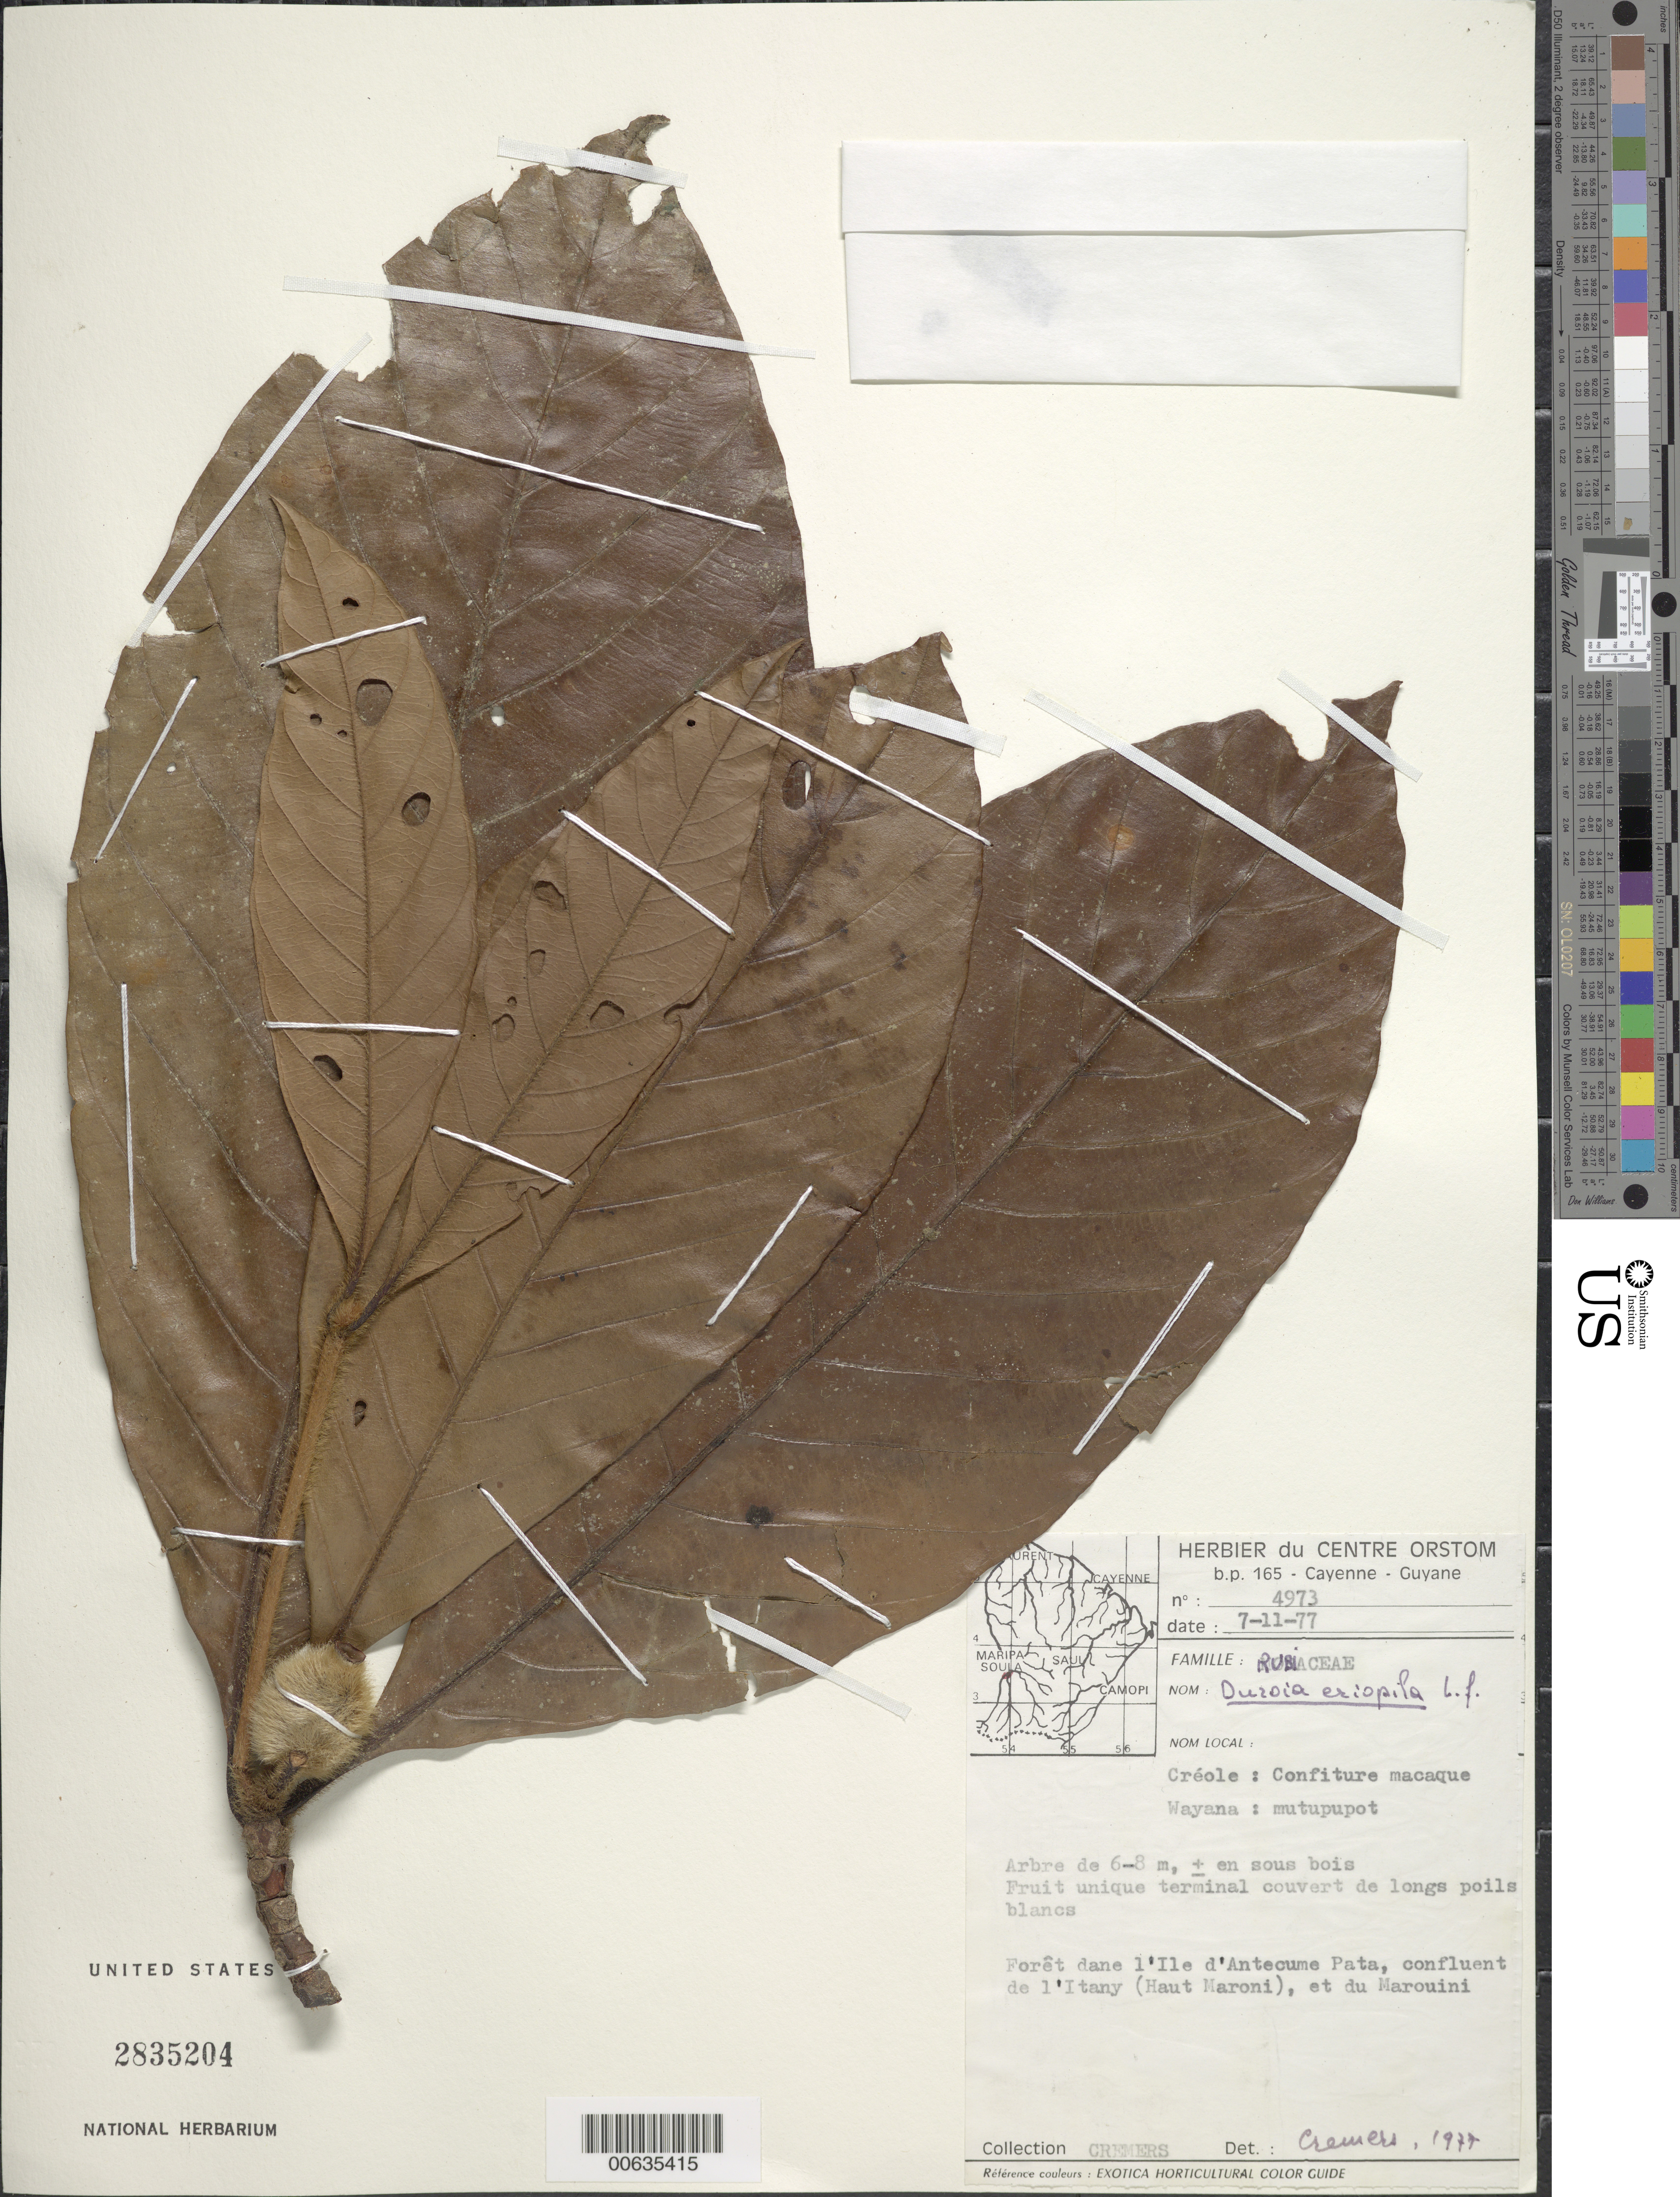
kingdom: Plantae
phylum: Tracheophyta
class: Magnoliopsida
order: Gentianales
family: Rubiaceae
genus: Duroia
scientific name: Duroia eriopila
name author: L. f.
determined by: Cremers, Georges A.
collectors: G. Cremers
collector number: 4973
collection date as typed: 7-Nov-77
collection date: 1977-11-07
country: French Guiana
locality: Ile d'Antécume Pata, confl. de l'Itany (Haut Maroni) et du Marouini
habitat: Foret. +- en sous bois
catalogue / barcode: US 2835204